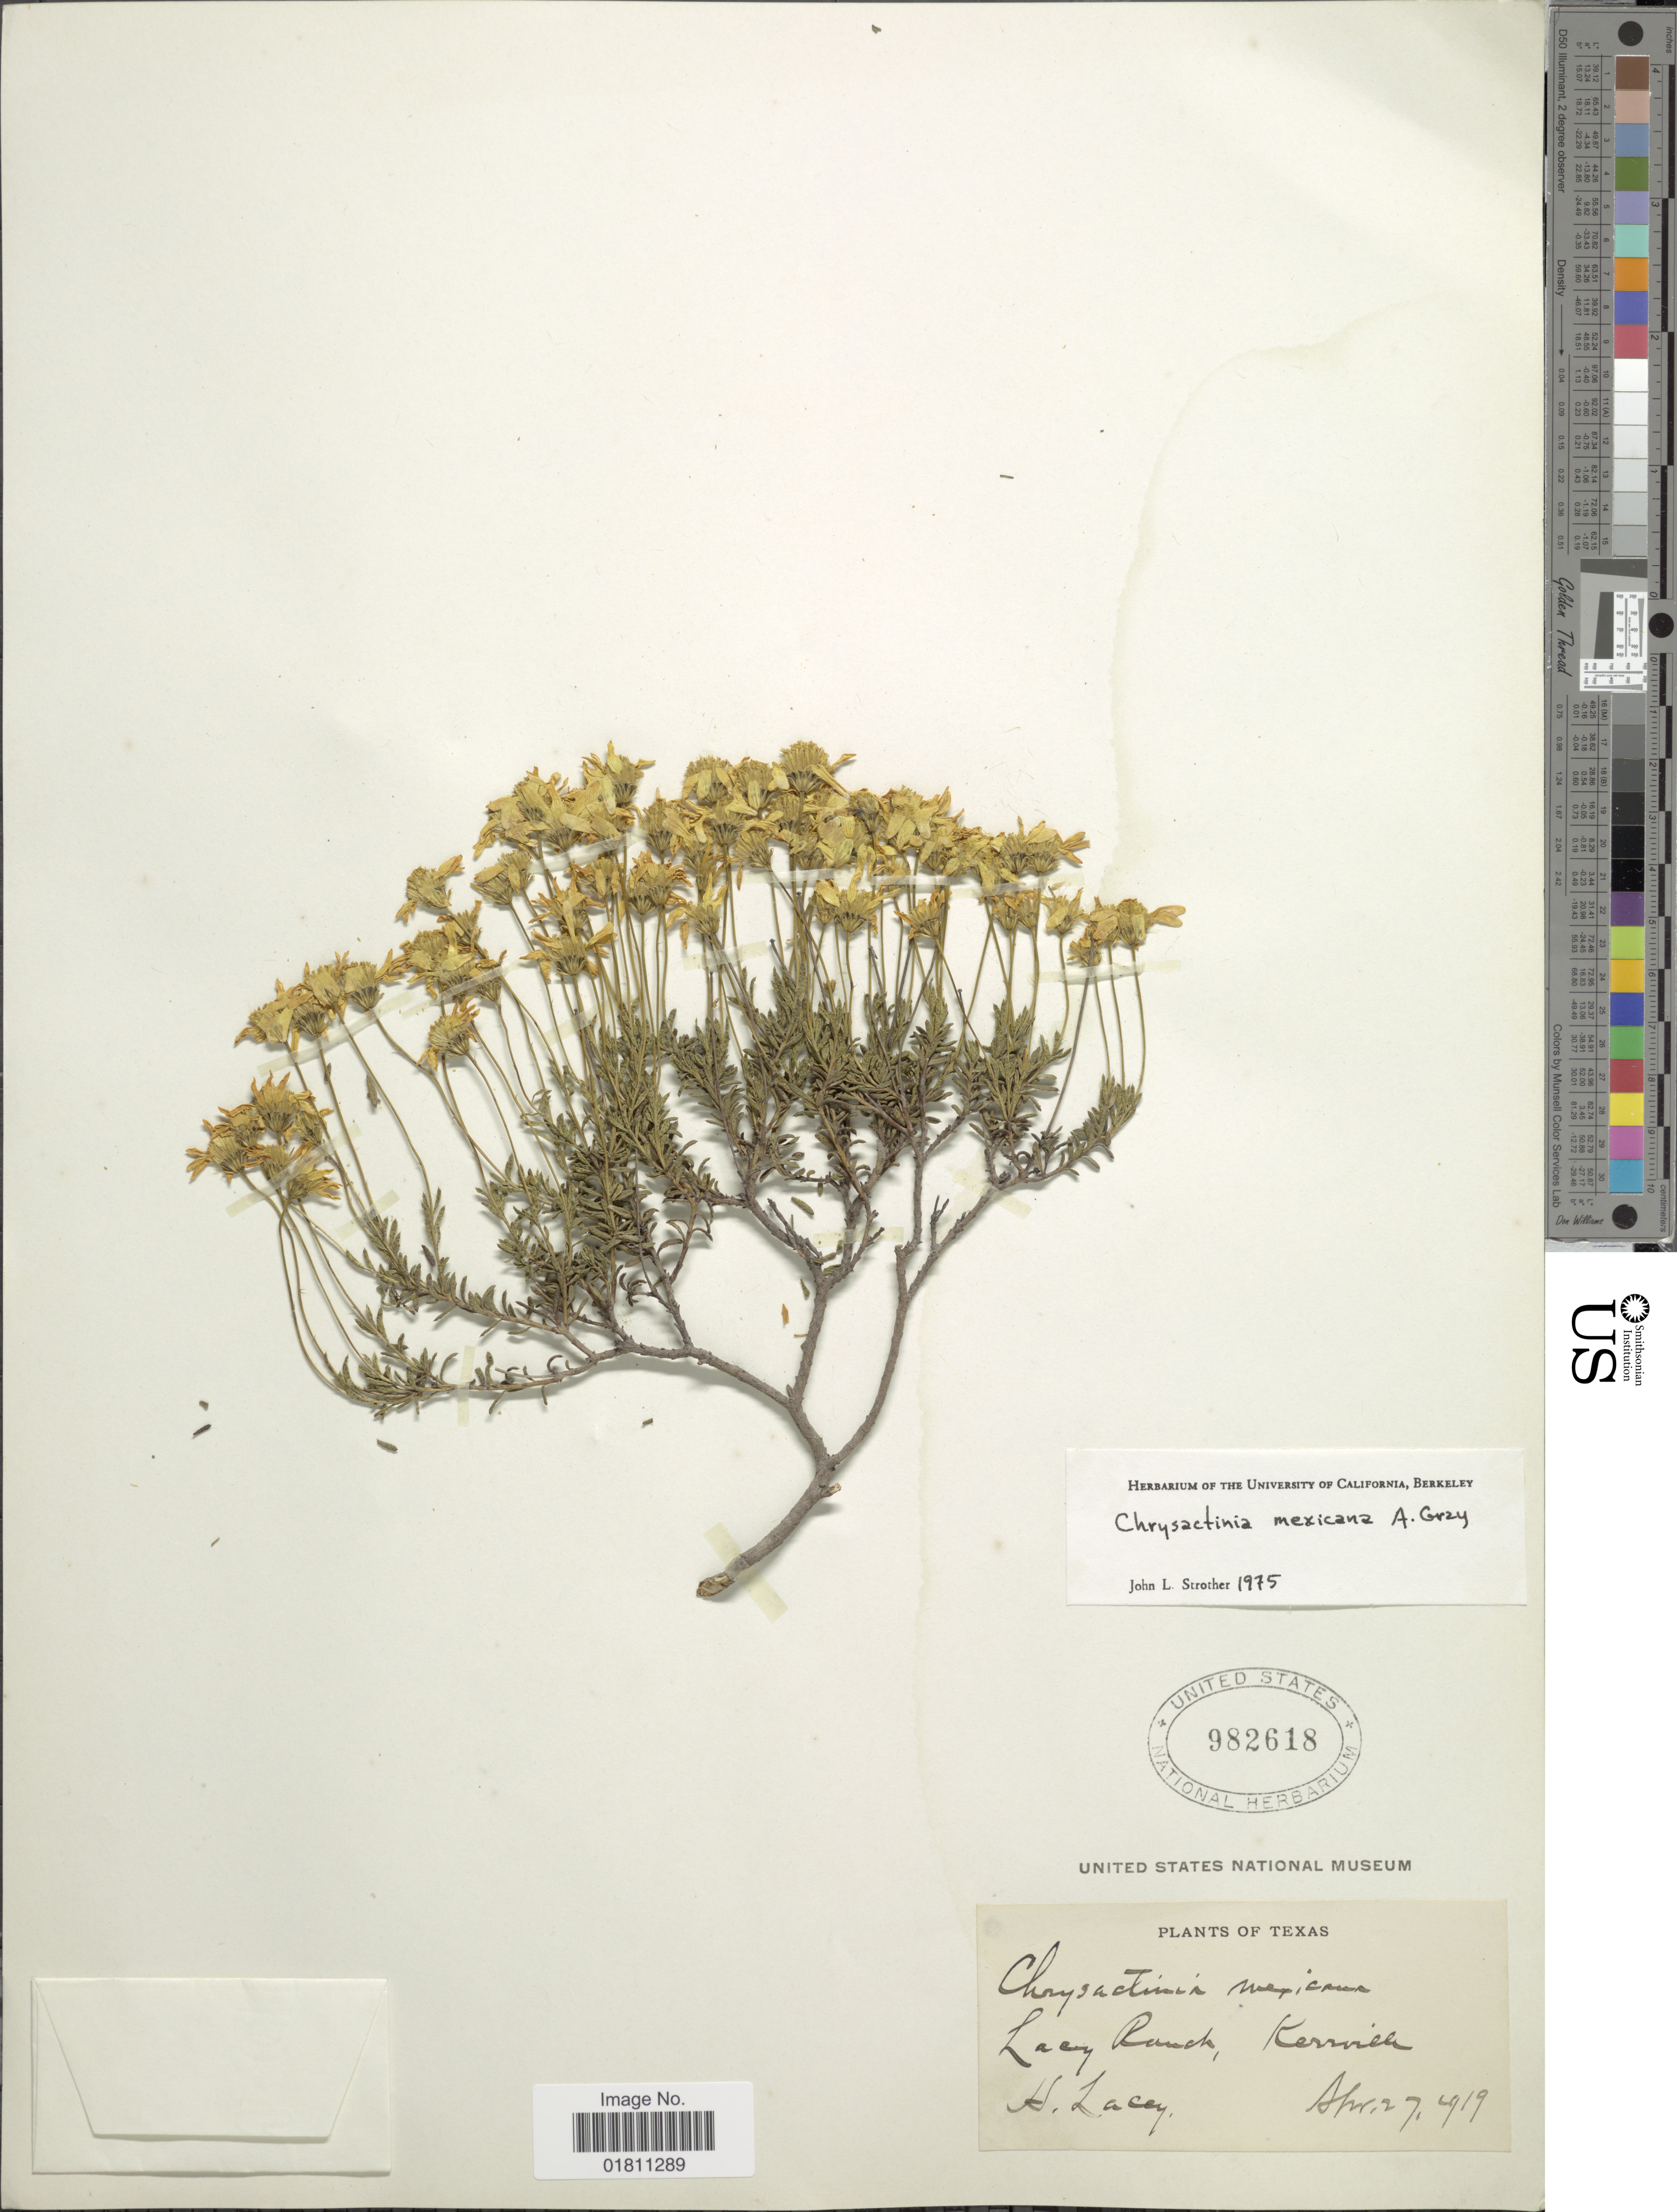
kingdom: Plantae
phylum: Tracheophyta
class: Magnoliopsida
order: Asterales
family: Asteraceae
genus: Chrysactinia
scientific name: Chrysactinia mexicana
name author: A. Gray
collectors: H. Lacey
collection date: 1919-04-27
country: United States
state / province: Texas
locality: Lacey Ranch, Kerrville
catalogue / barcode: US 982618